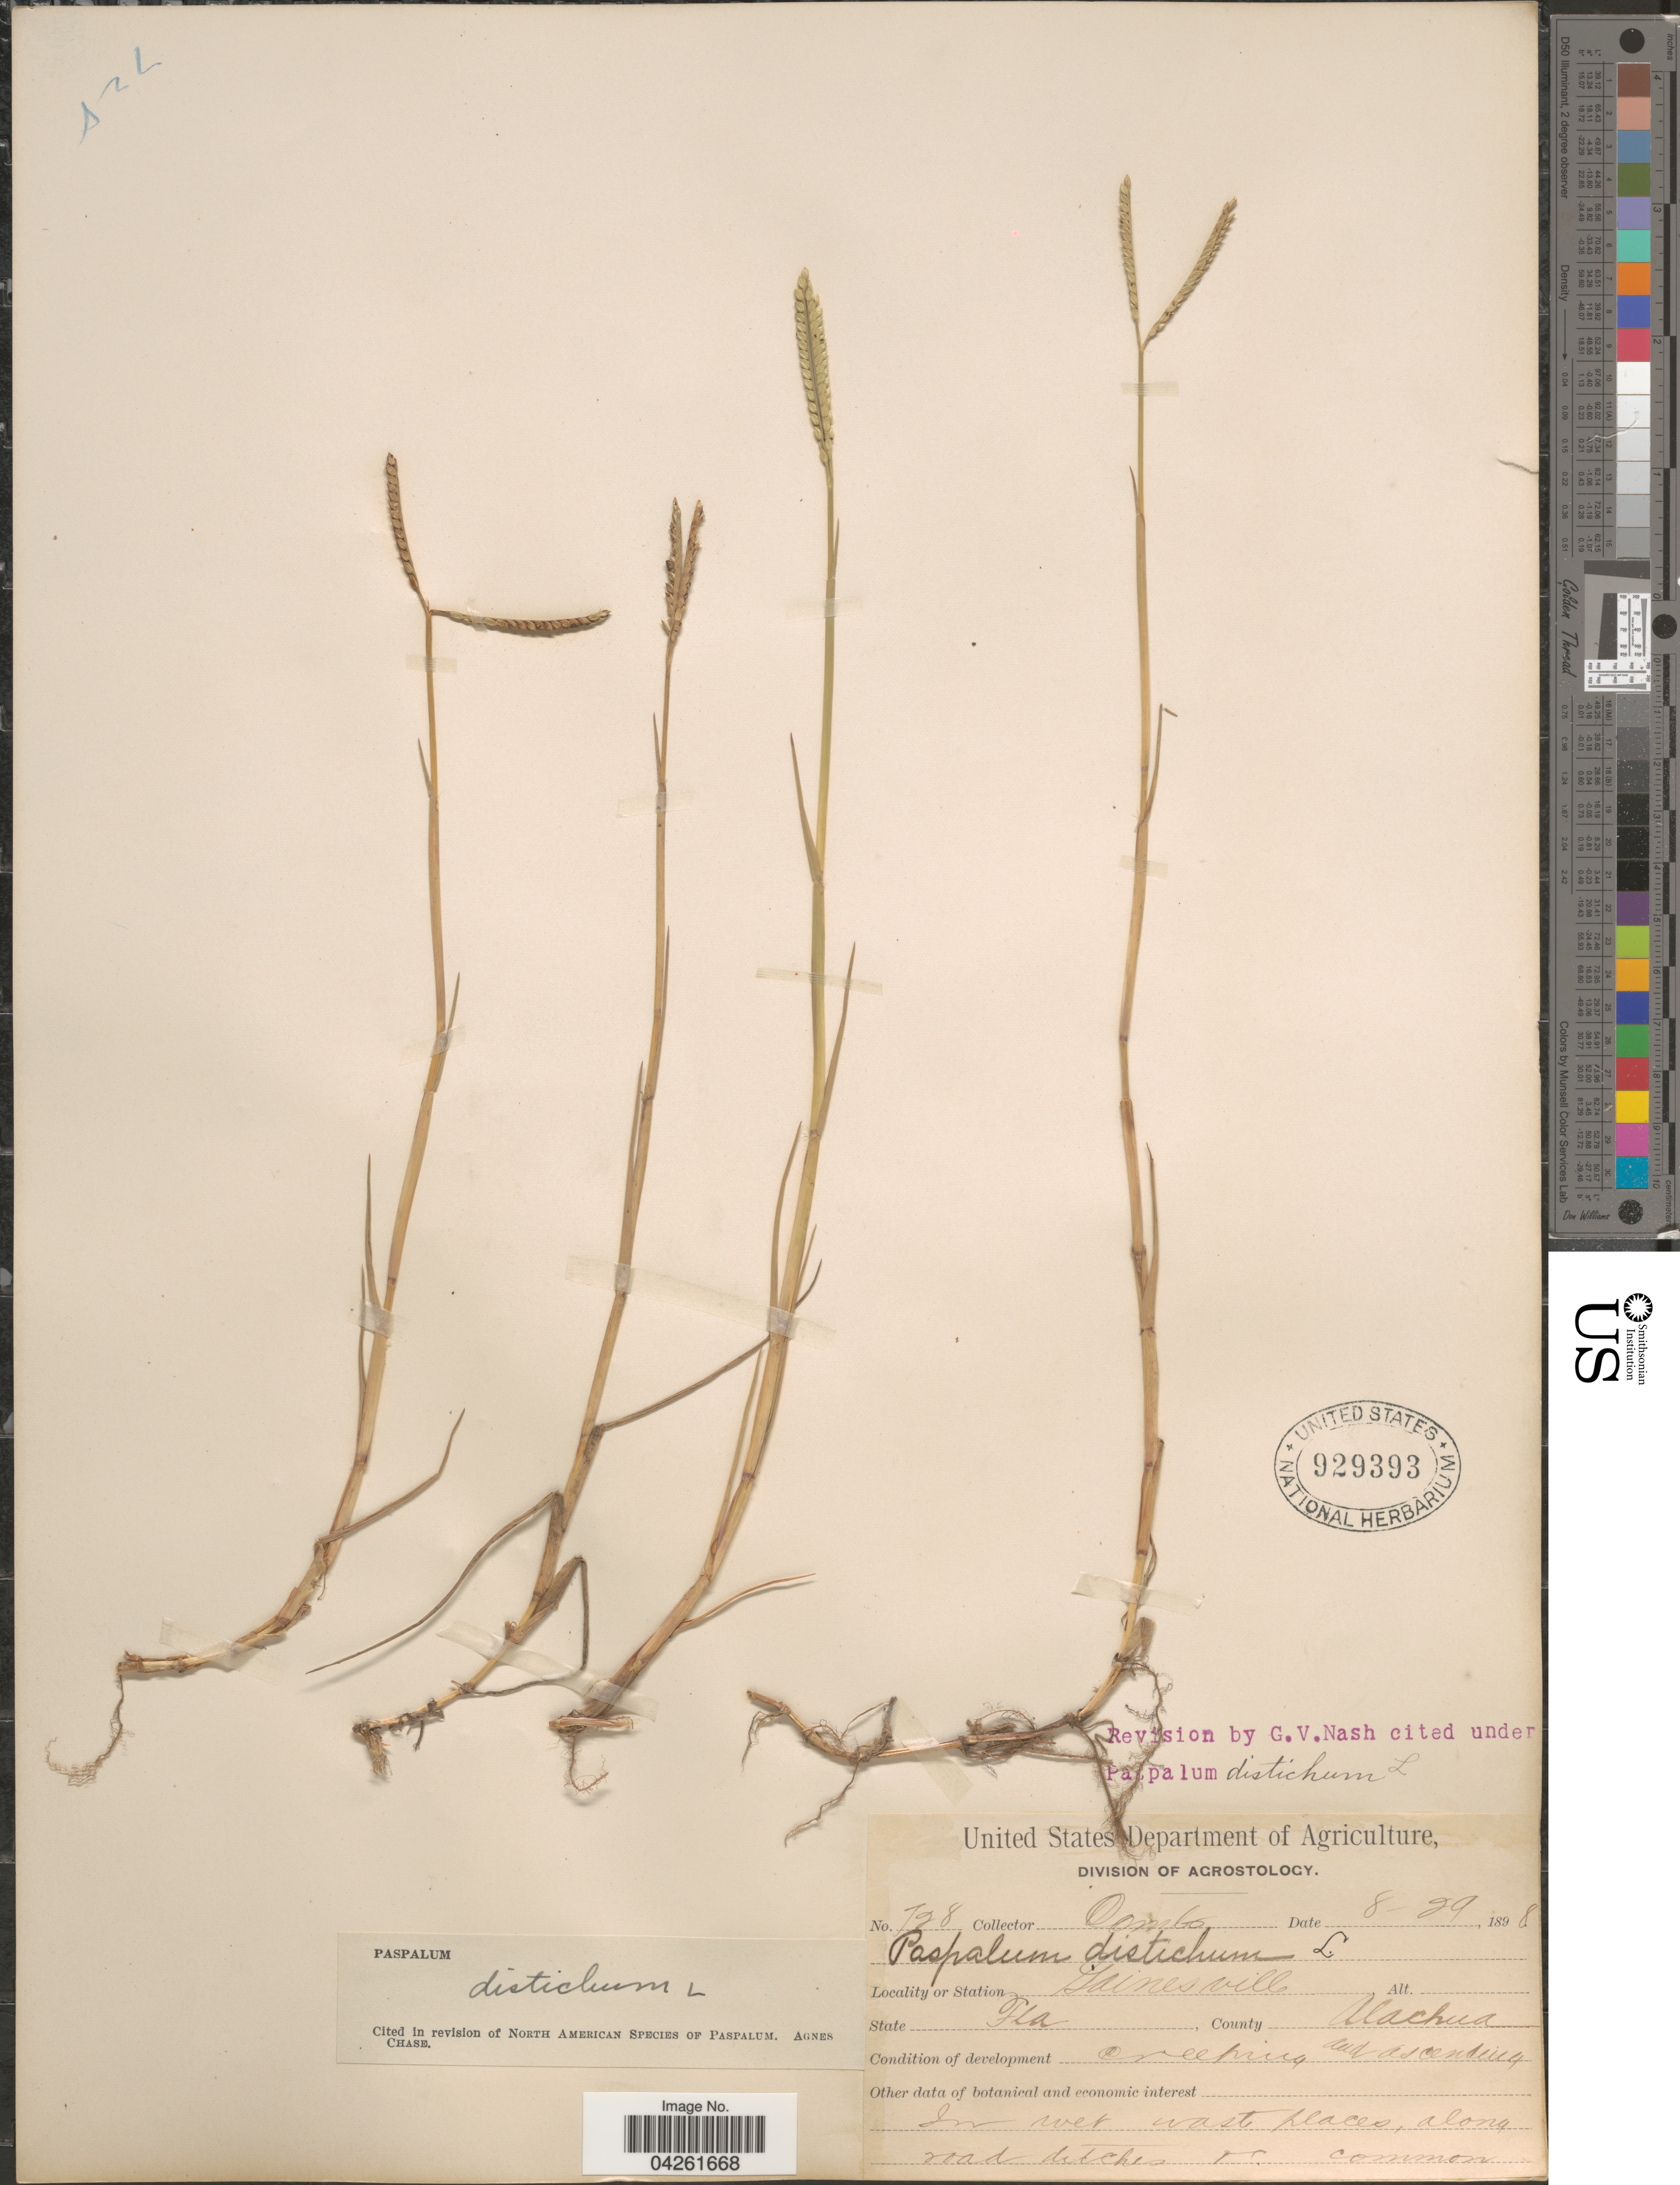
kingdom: Plantae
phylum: Tracheophyta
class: Liliopsida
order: Poales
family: Poaceae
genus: Paspalum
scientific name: Paspalum distichum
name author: L.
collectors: -. Combs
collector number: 728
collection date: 1898-08-29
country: United States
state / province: Florida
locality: Gainesville. County Alachua. In wet waste places, along road ditches.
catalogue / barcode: US 929393